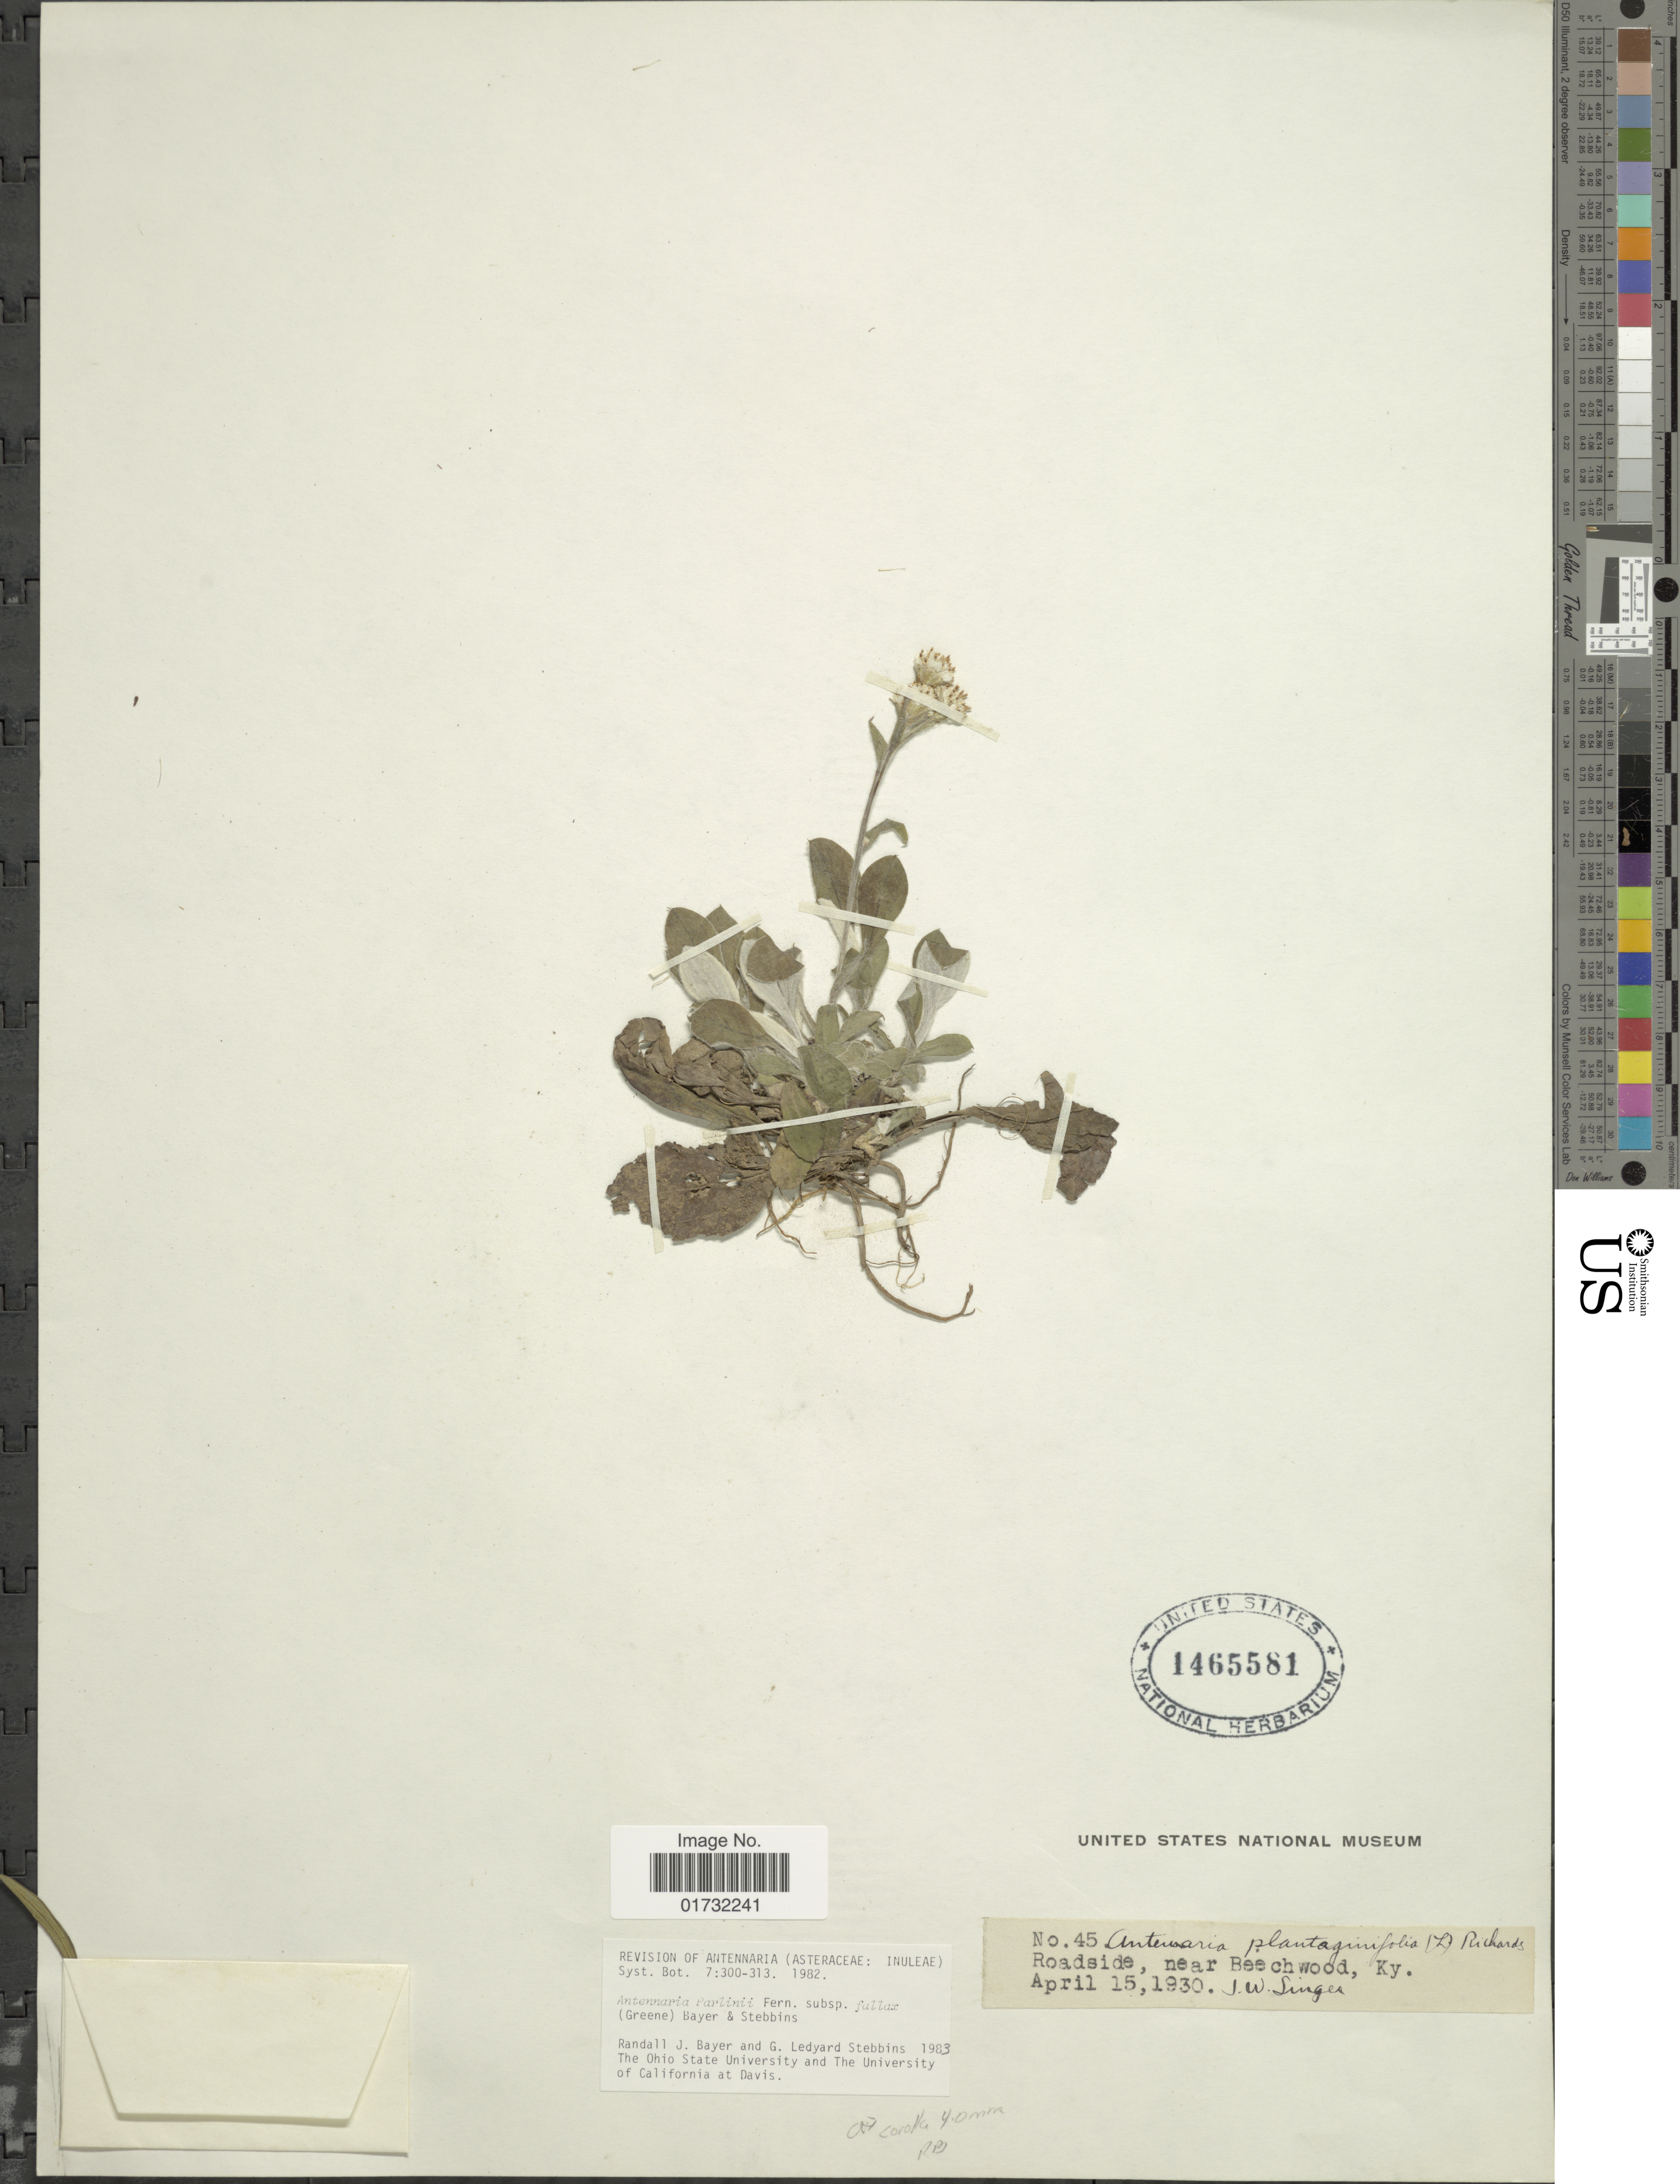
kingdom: Plantae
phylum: Tracheophyta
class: Magnoliopsida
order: Asterales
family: Asteraceae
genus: Antennaria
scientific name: Antennaria parlinii subsp. fallax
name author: (Greene) R.J. Bayer & Stebbins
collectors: J. EW. Singer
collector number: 45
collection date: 1930-04-15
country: United States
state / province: Kentucky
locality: Near Beechwood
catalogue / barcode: US 1465581